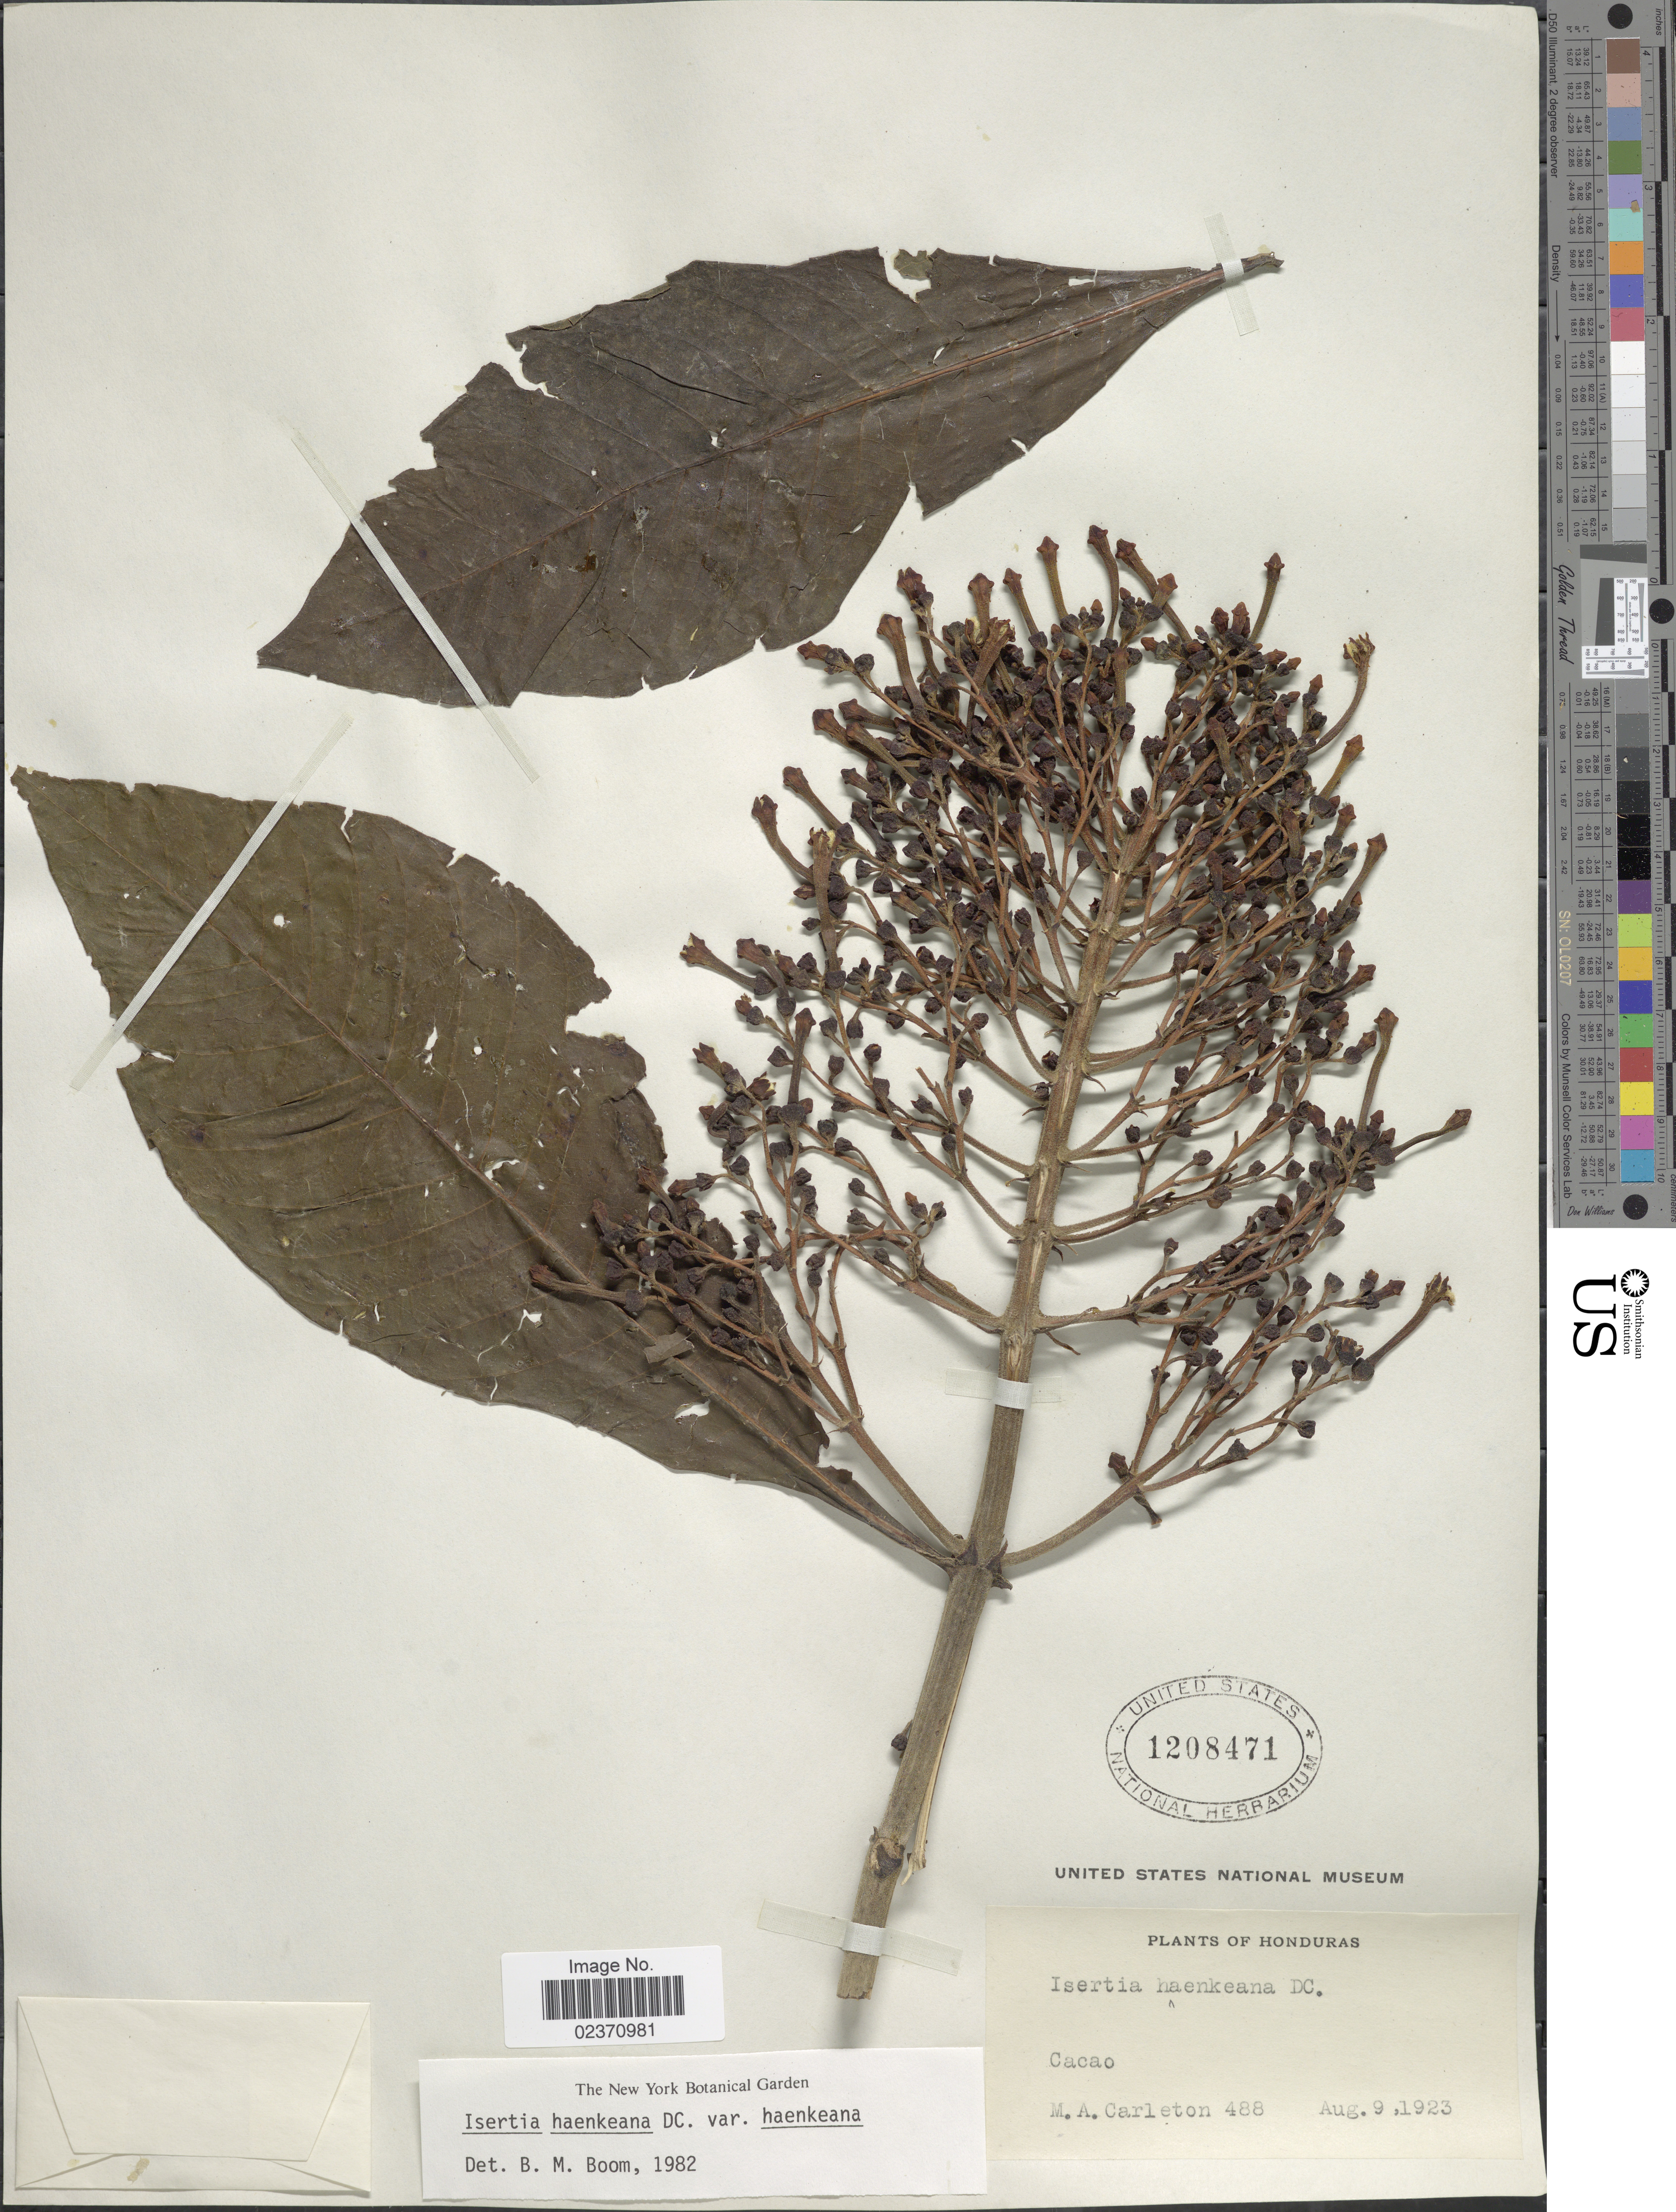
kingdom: Plantae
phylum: Tracheophyta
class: Magnoliopsida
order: Gentianales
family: Rubiaceae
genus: Isertia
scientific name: Isertia haenkeana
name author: DC.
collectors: M. A. Carleton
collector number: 488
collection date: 1923-08-09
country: Honduras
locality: Cacao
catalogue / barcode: US 1208471